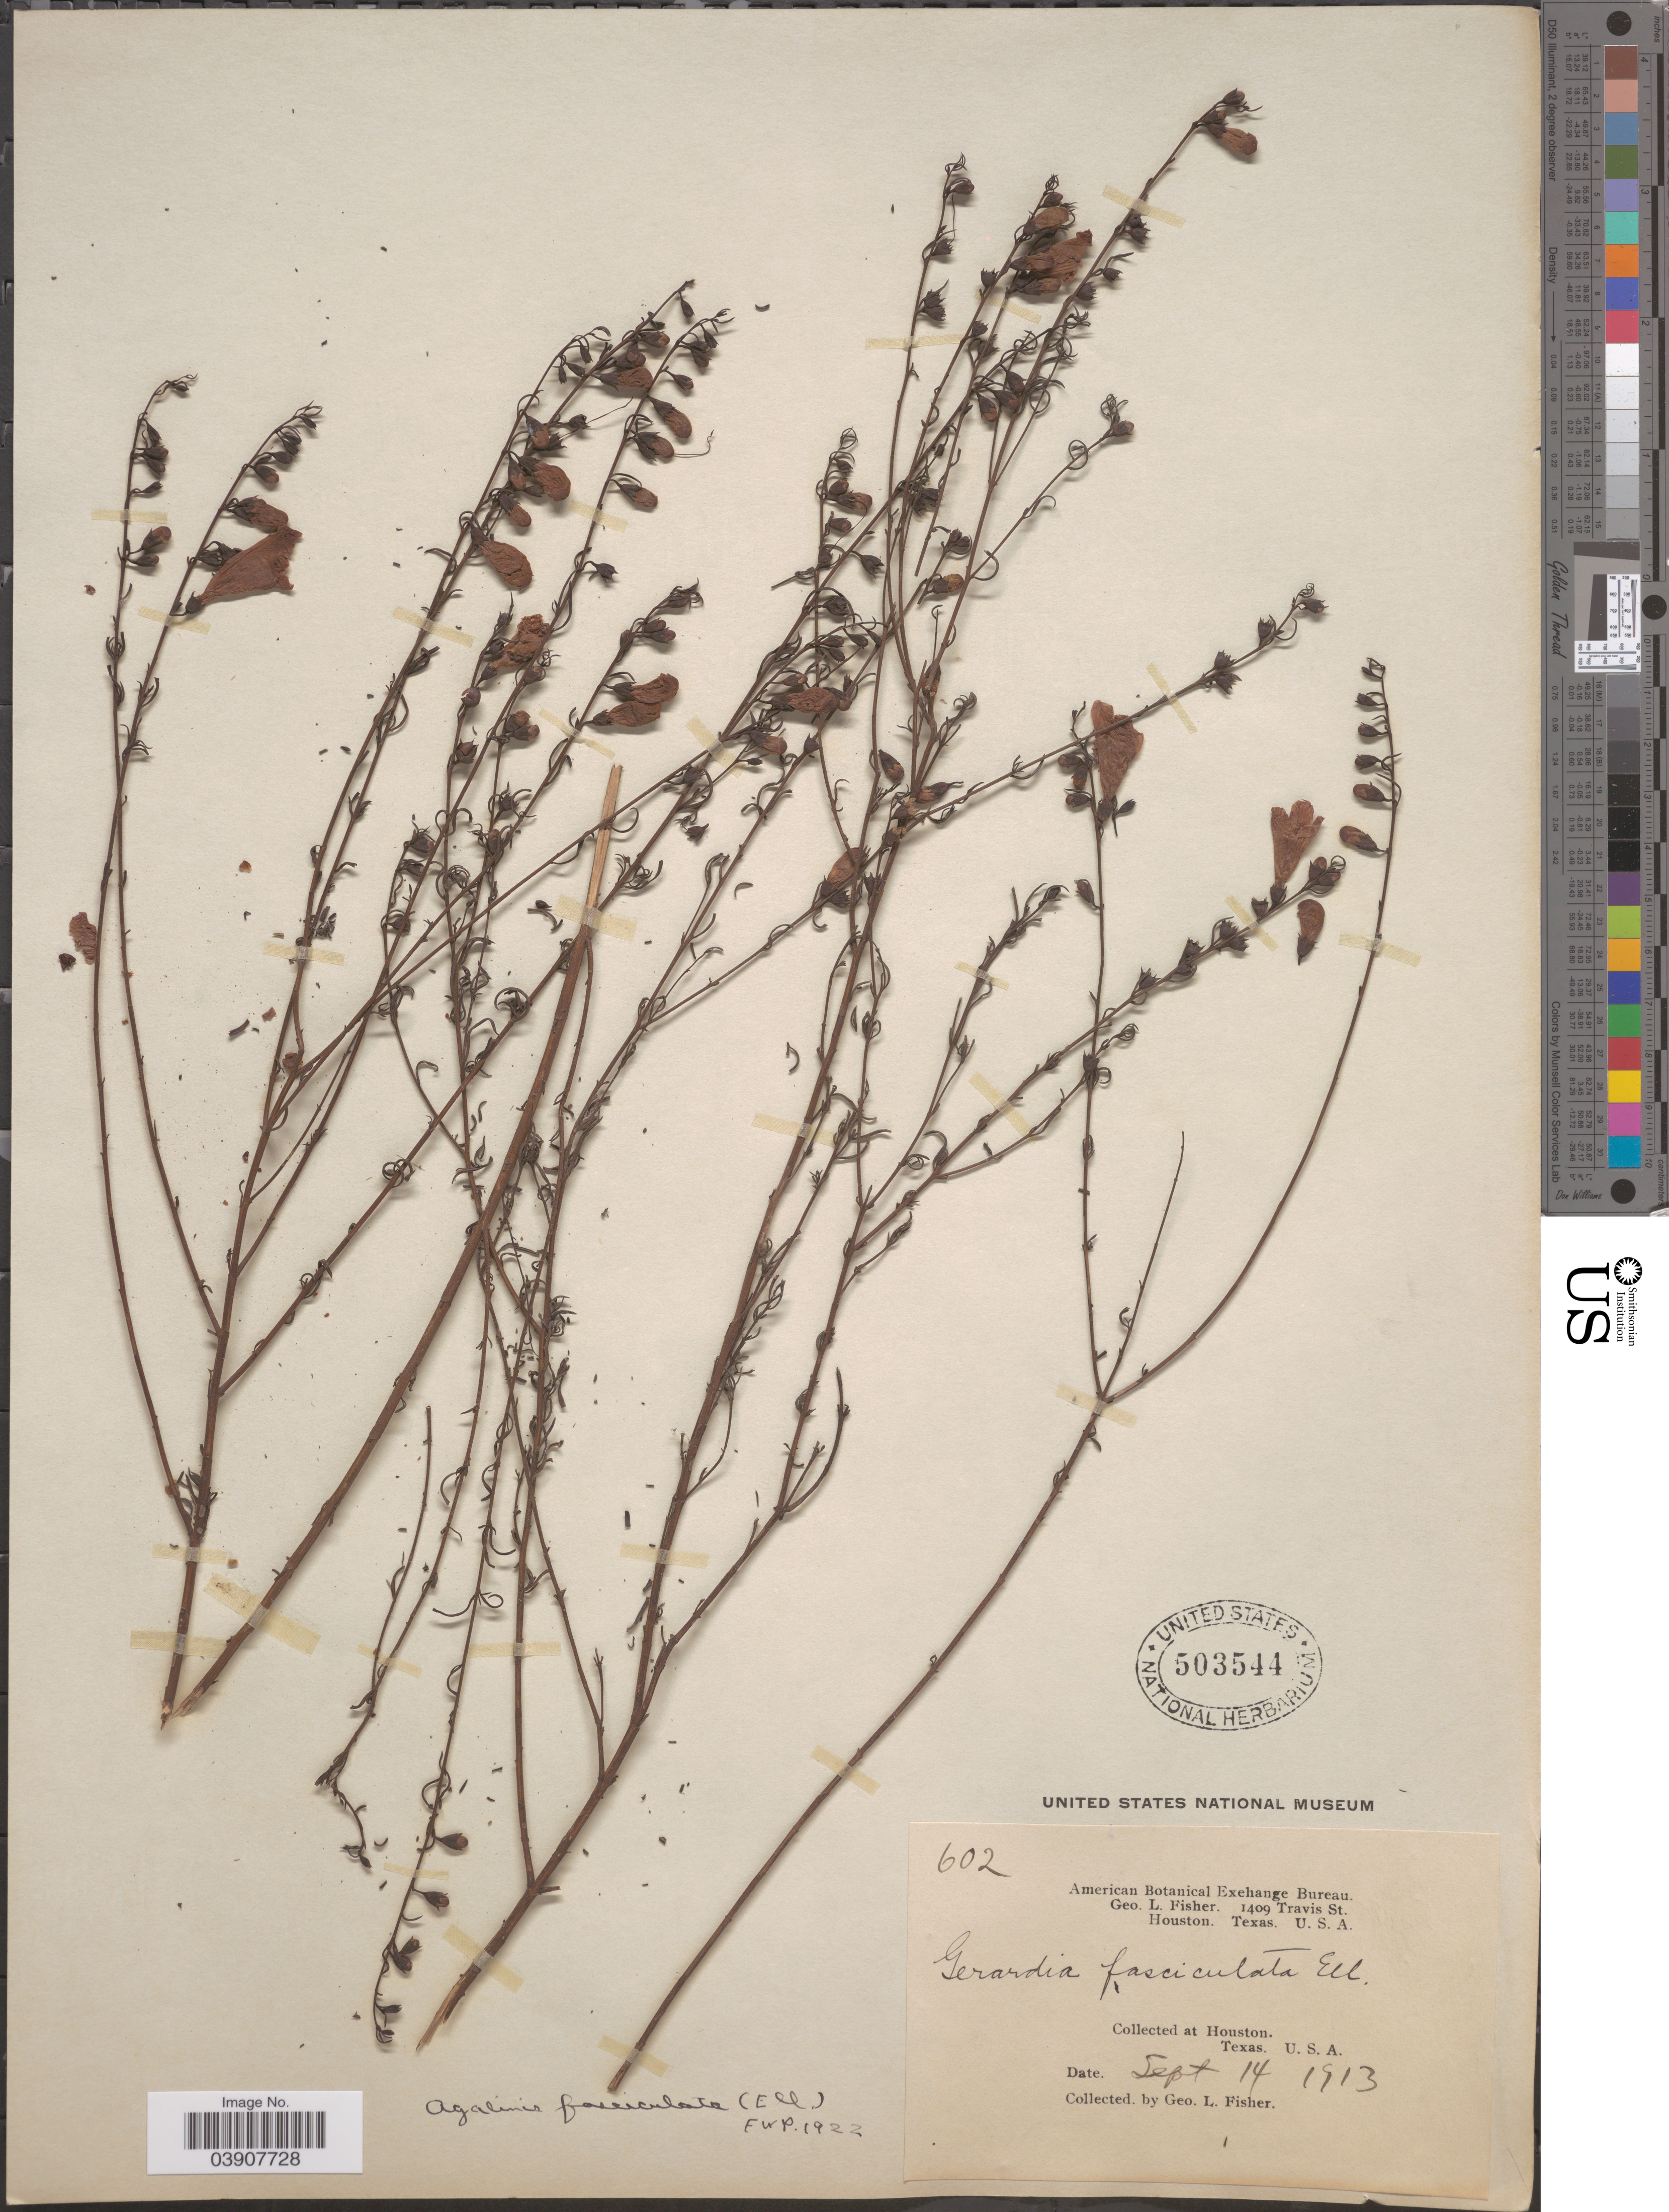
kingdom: Plantae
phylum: Tracheophyta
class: Magnoliopsida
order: Lamiales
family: Orobanchaceae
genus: Agalinis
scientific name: Agalinis fasciculata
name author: (Elliott) Raf.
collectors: G. L. Fisher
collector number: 602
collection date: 1913-09-14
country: United States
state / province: Texas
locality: Houston.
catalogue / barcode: US 503544